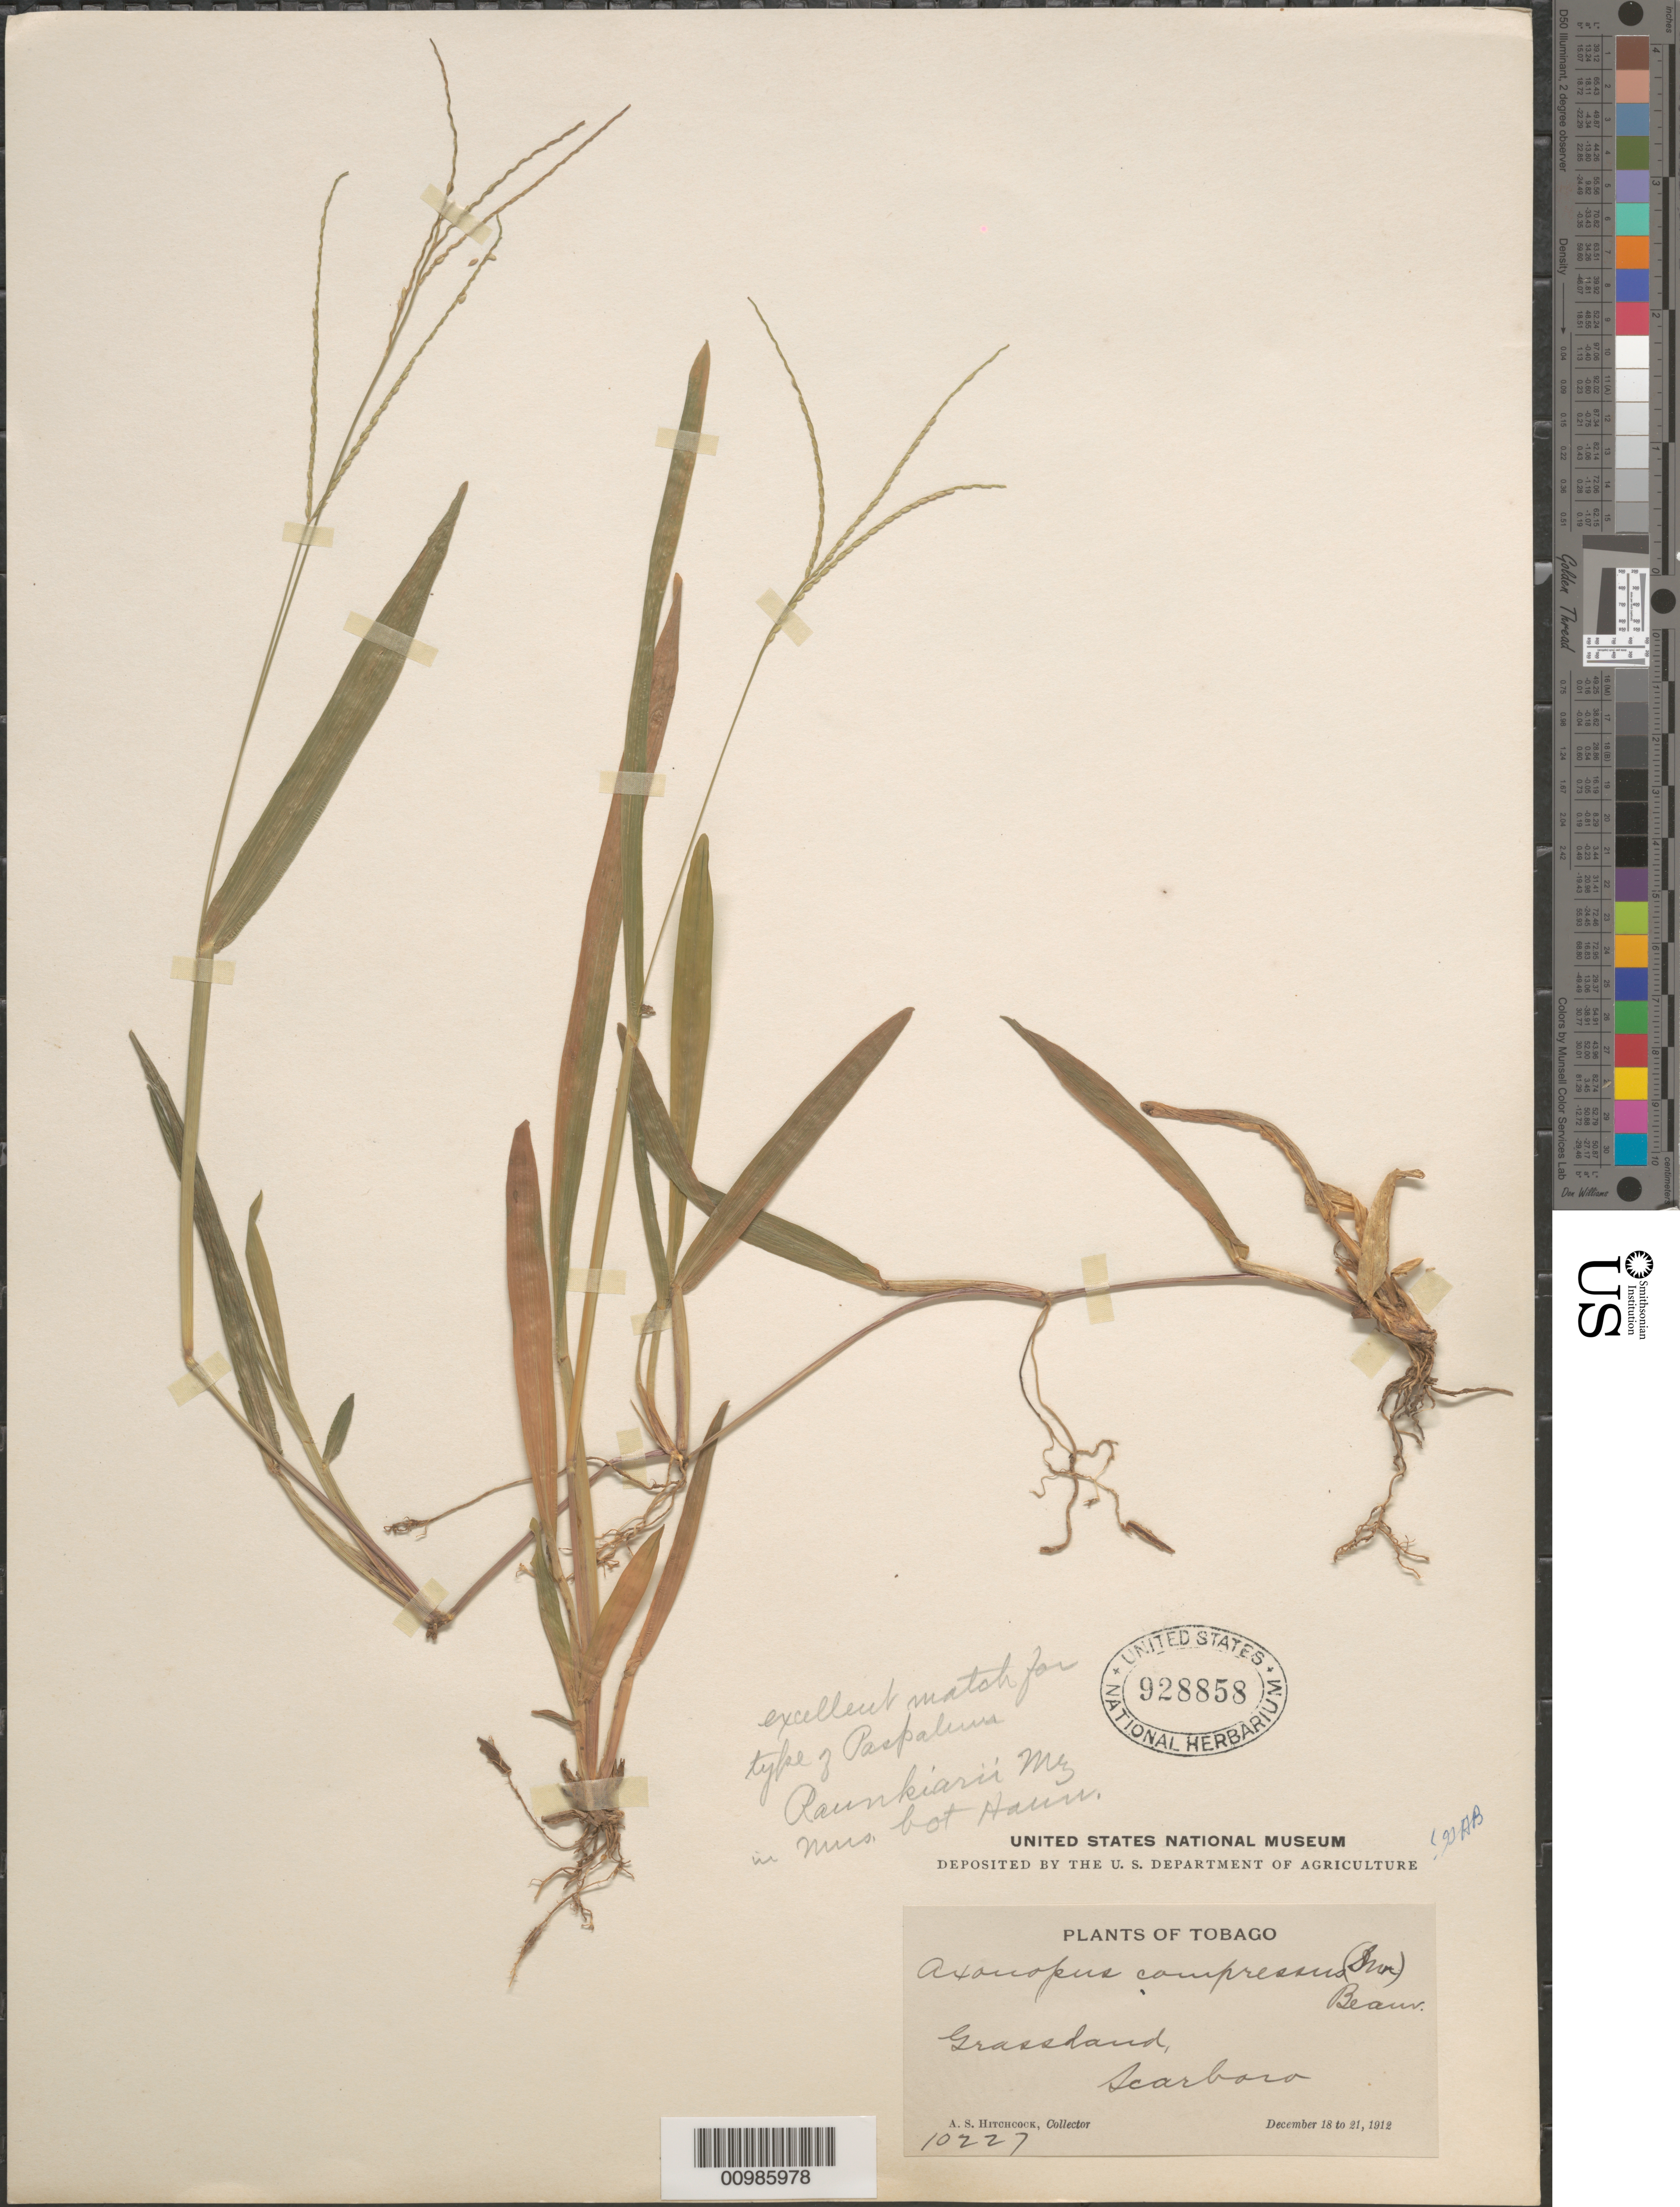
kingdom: Plantae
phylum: Tracheophyta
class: Liliopsida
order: Poales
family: Poaceae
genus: Axonopus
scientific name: Axonopus compressus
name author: (Sw.) P. Beauv.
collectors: A. S. Hitchcock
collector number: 10227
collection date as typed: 18 Dec 1912 to21 Dec 1912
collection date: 1912-12-18/1912-12-21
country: Trinidad and Tobago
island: Tobago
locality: Scarborough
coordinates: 0 N, 0 E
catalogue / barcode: US 928858